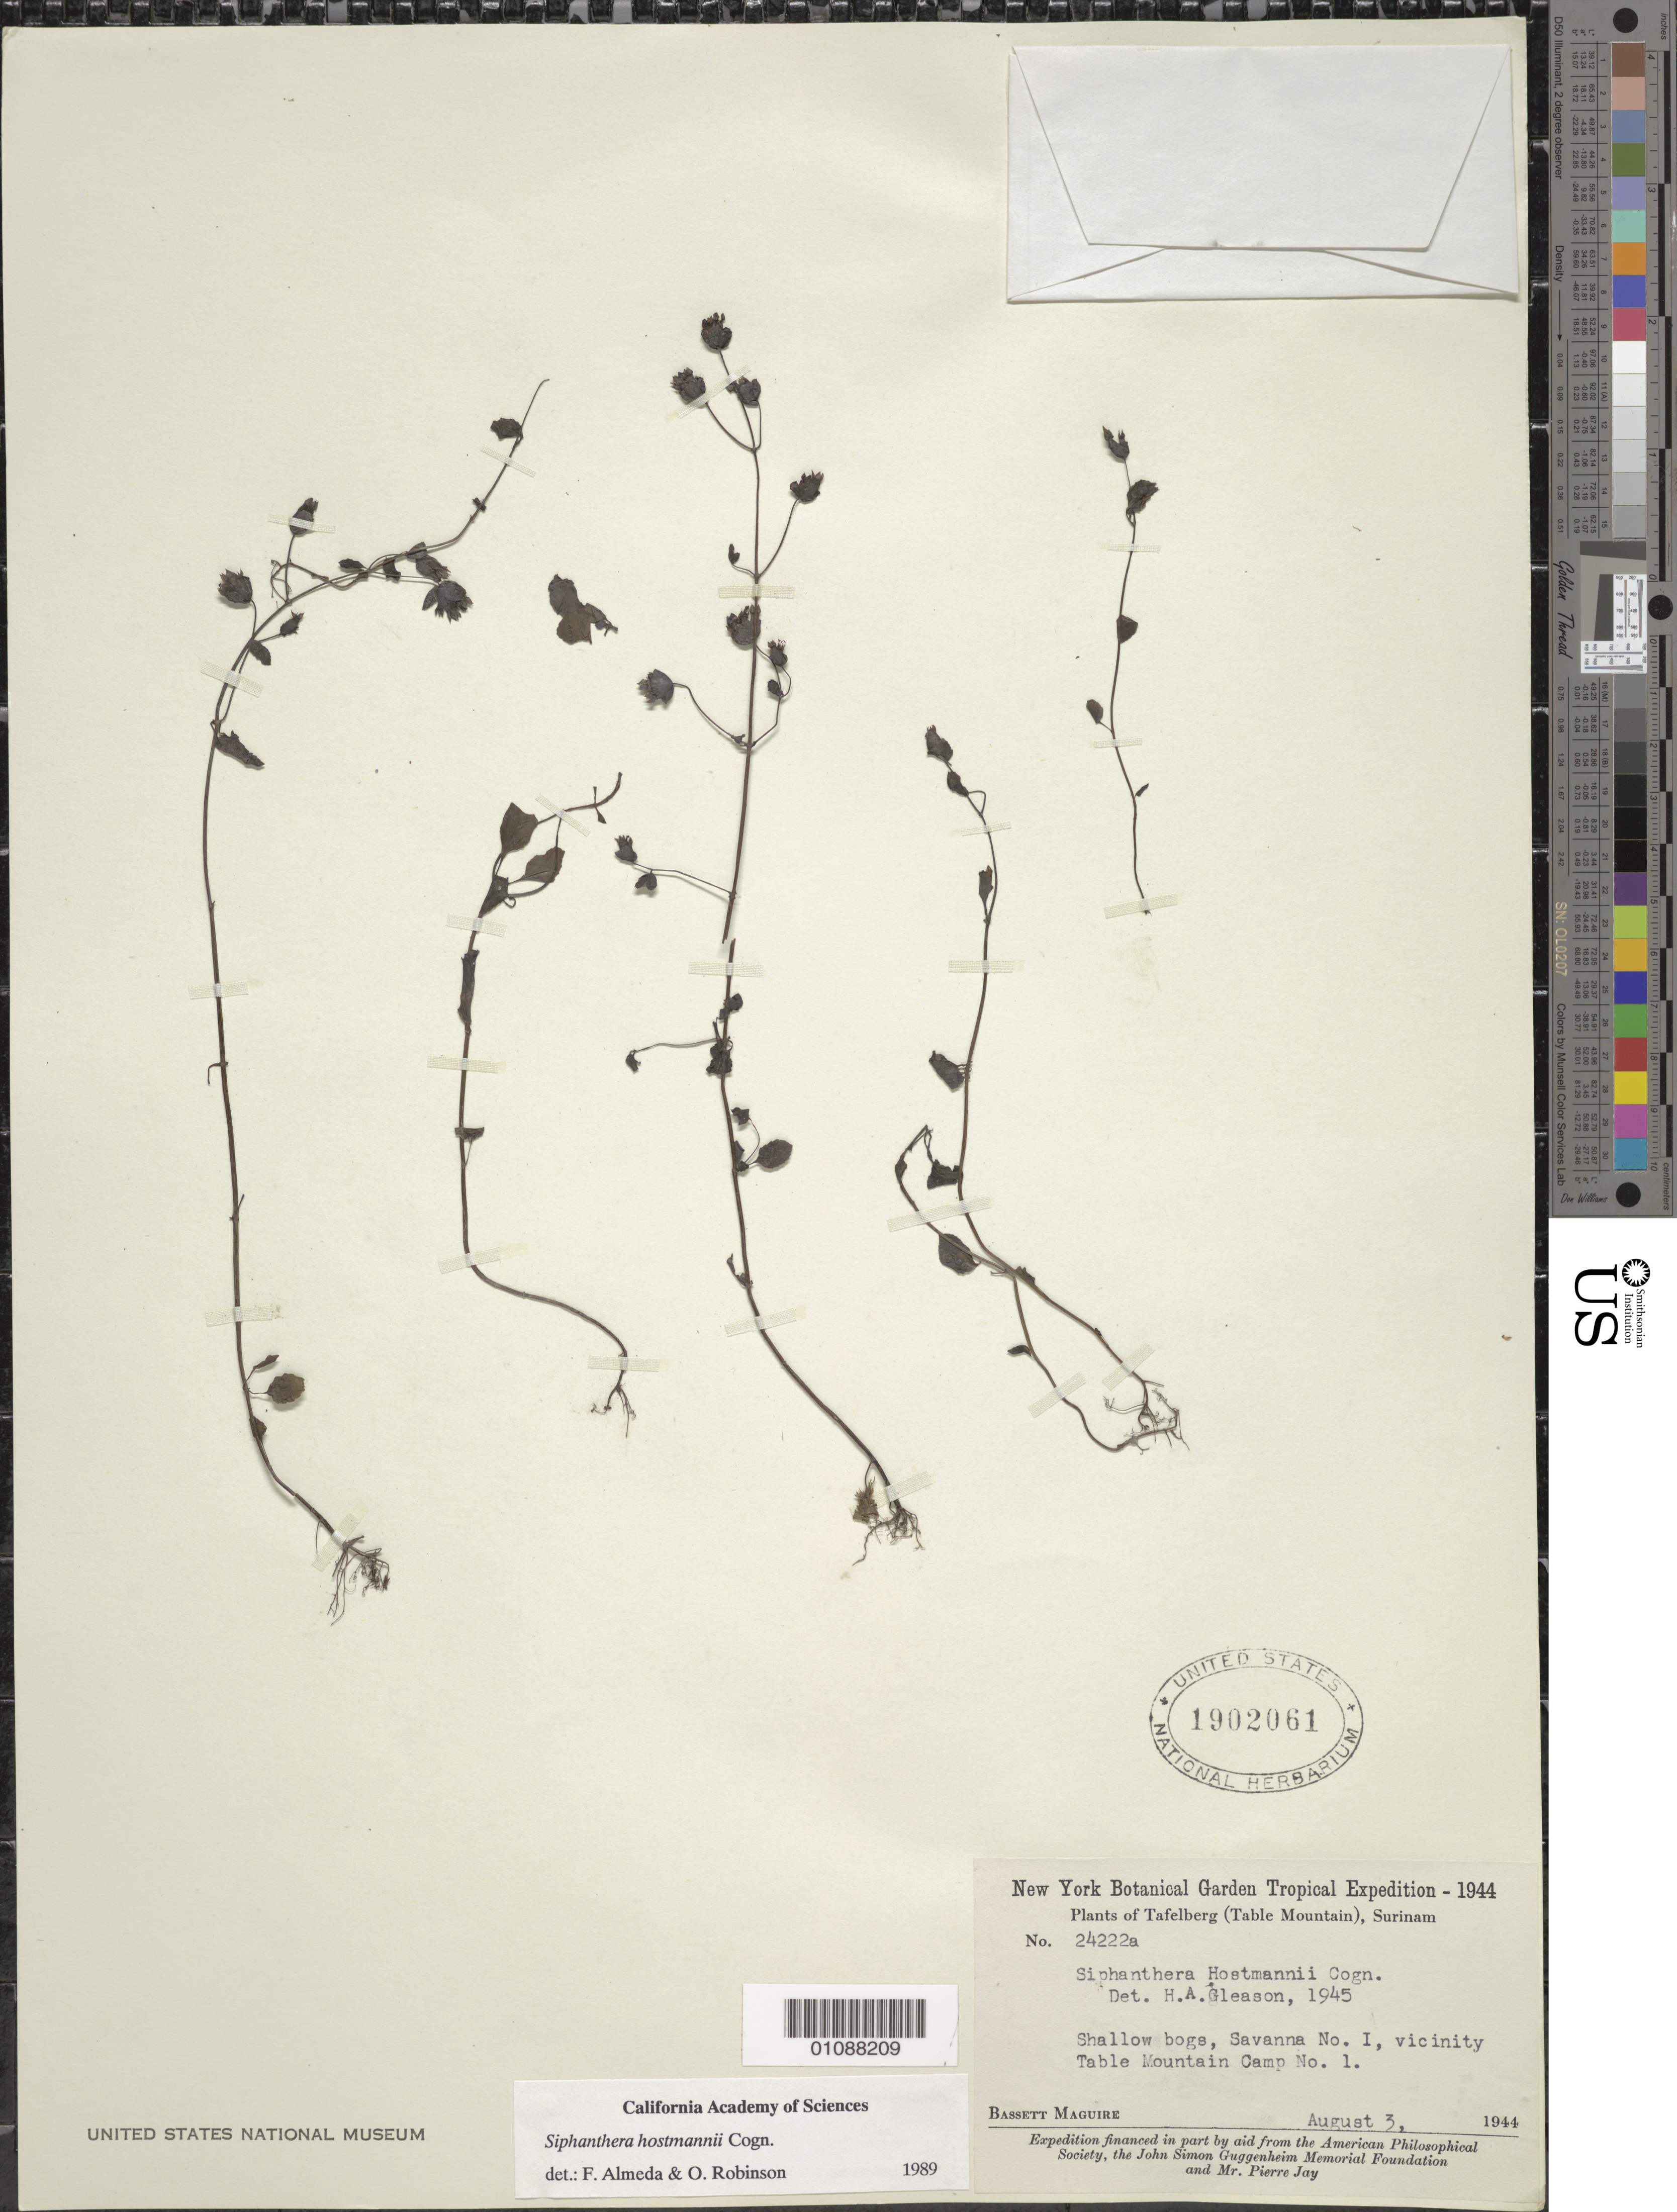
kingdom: Plantae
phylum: Tracheophyta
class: Magnoliopsida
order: Myrtales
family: Melastomataceae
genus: Siphanthera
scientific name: Siphanthera hostmannii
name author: Cogn.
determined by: Almeda, F.; Robinson, O. R.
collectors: B. Maguire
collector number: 24222 A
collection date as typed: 3-Aug-44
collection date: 1944-08-03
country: Suriname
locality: Tafelberg (Table Mountain), Savanna I, vic. Camp no. 1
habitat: Shallow bogs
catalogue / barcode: US 1902061